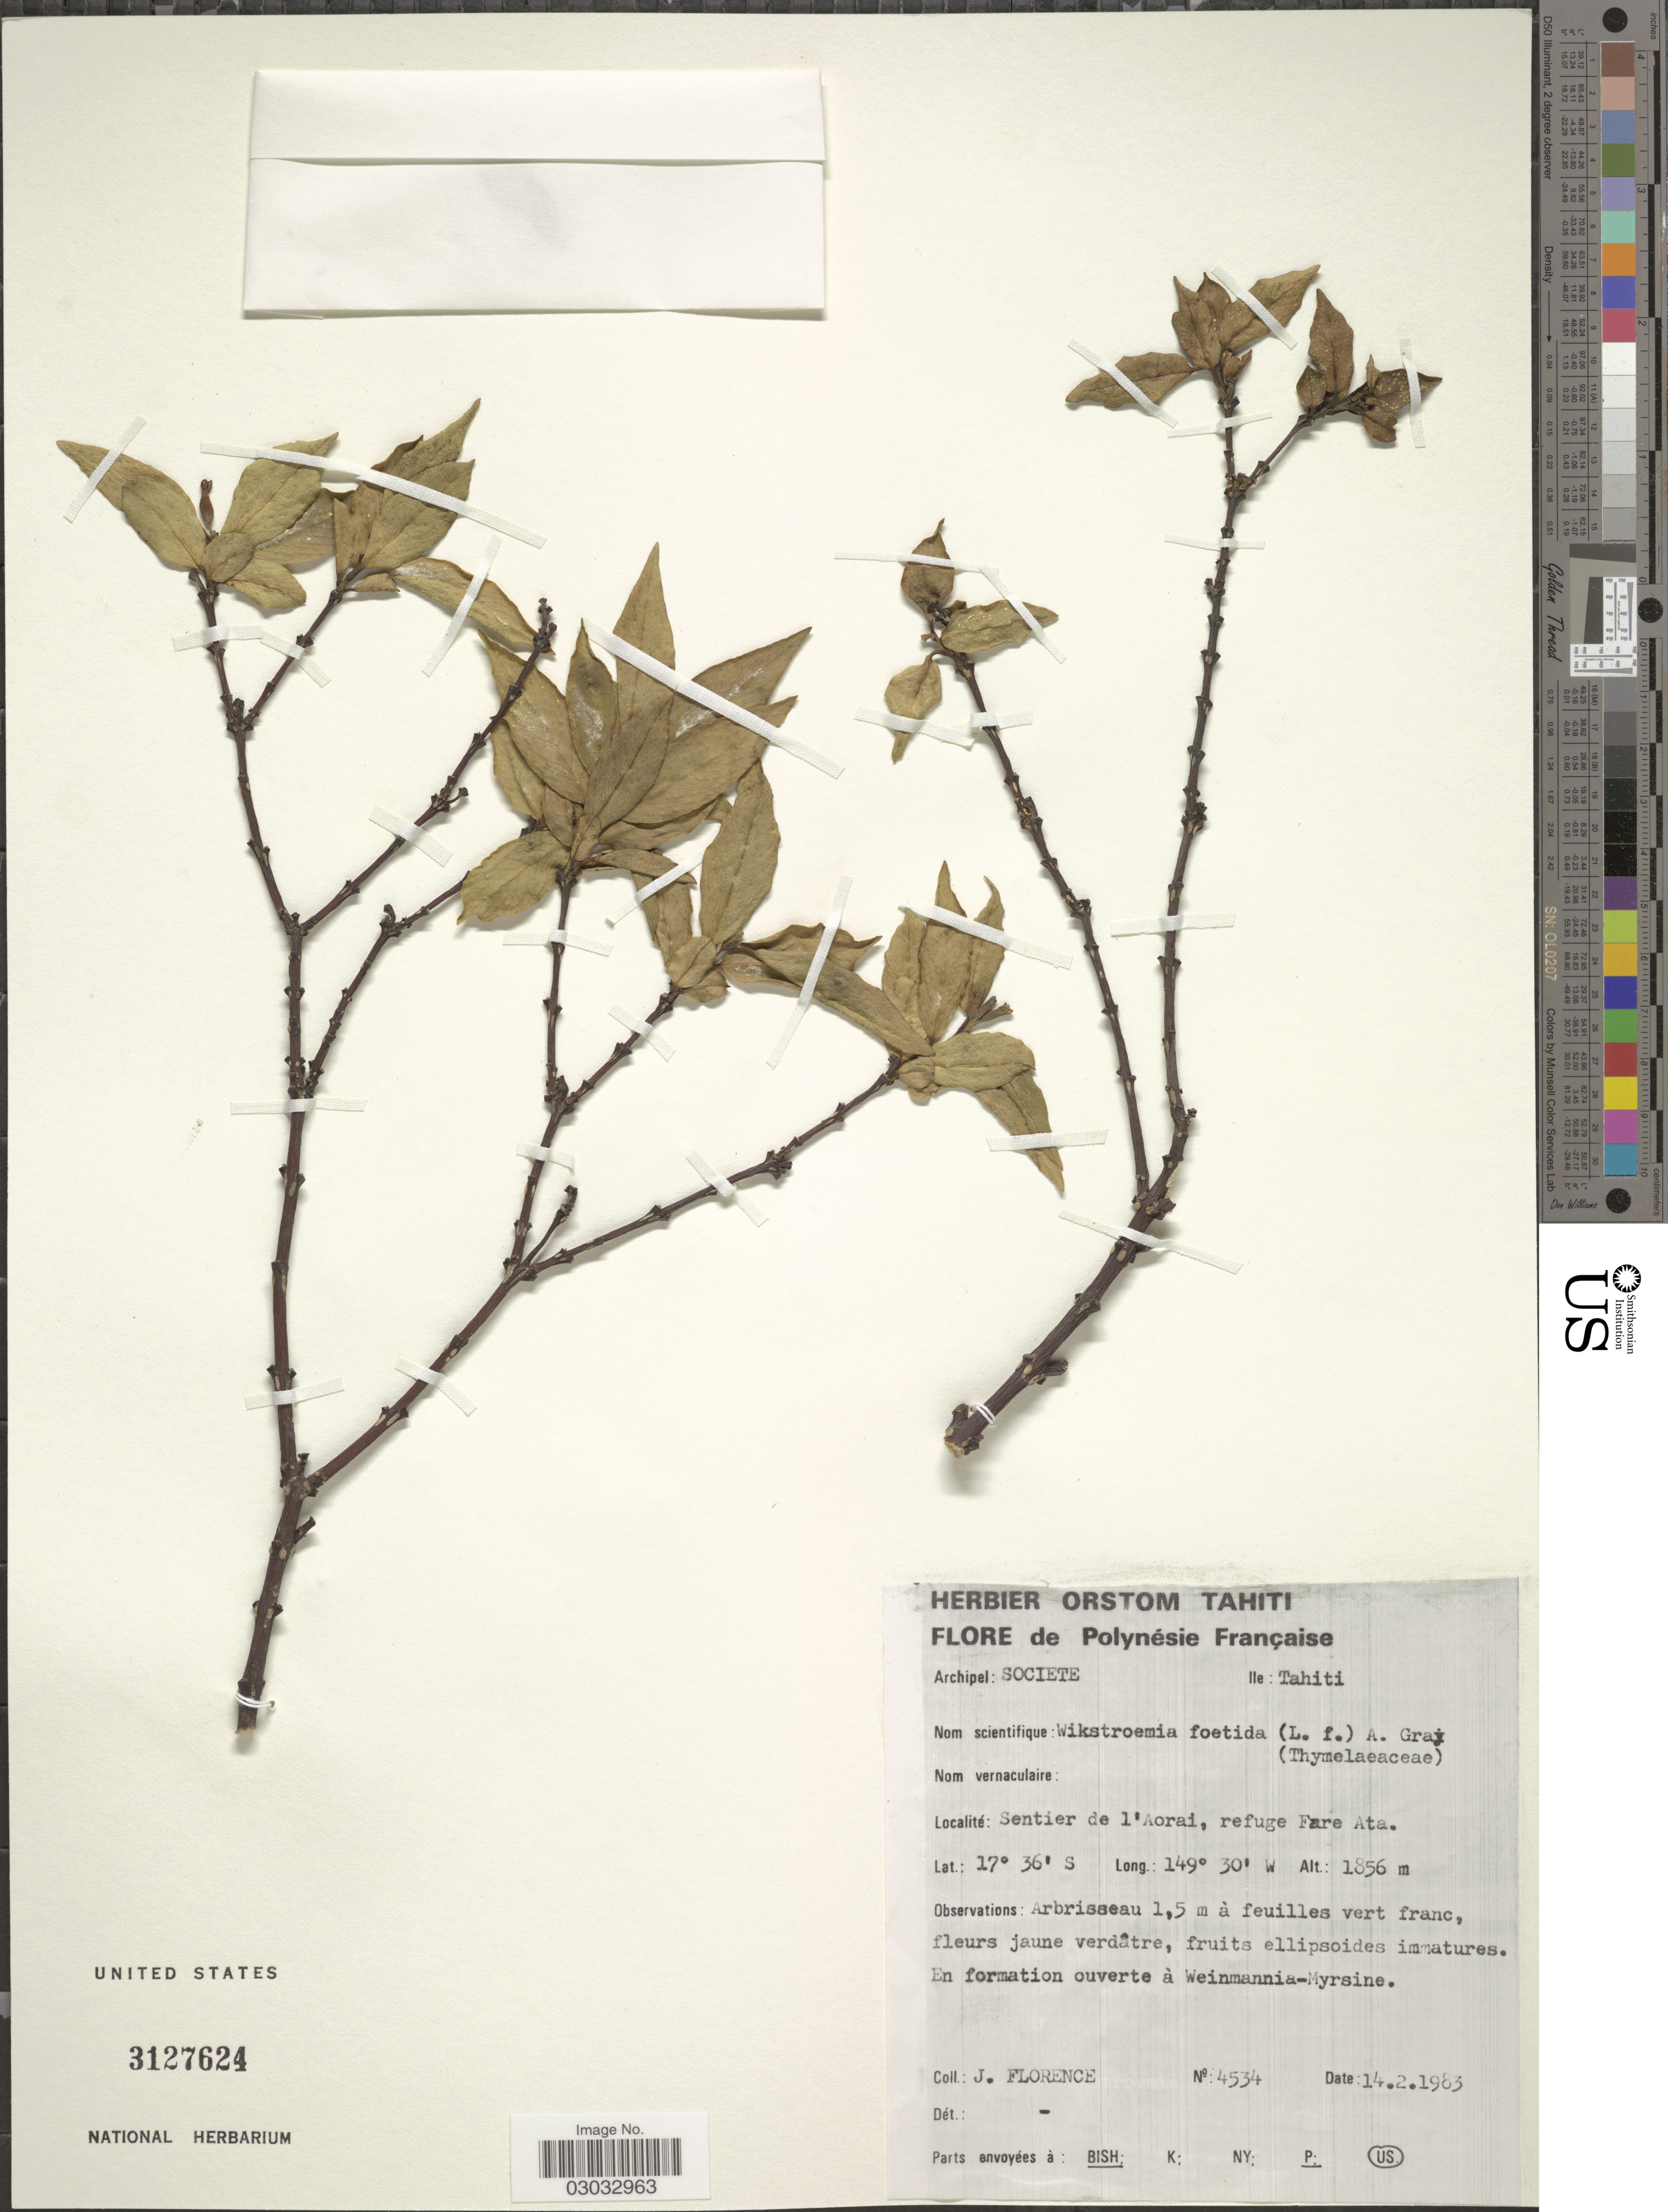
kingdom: Plantae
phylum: Tracheophyta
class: Magnoliopsida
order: Malvales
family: Thymelaeaceae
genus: Wikstroemia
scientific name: Wikstroemia coriacea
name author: Seem.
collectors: J. Florence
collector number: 4534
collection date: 1983-02-14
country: French Polynesia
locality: Archipel: Societe, Ile: Tahiti, Sentier de l'Aorai, refuge Fare Ata.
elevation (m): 1856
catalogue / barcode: US 3127624